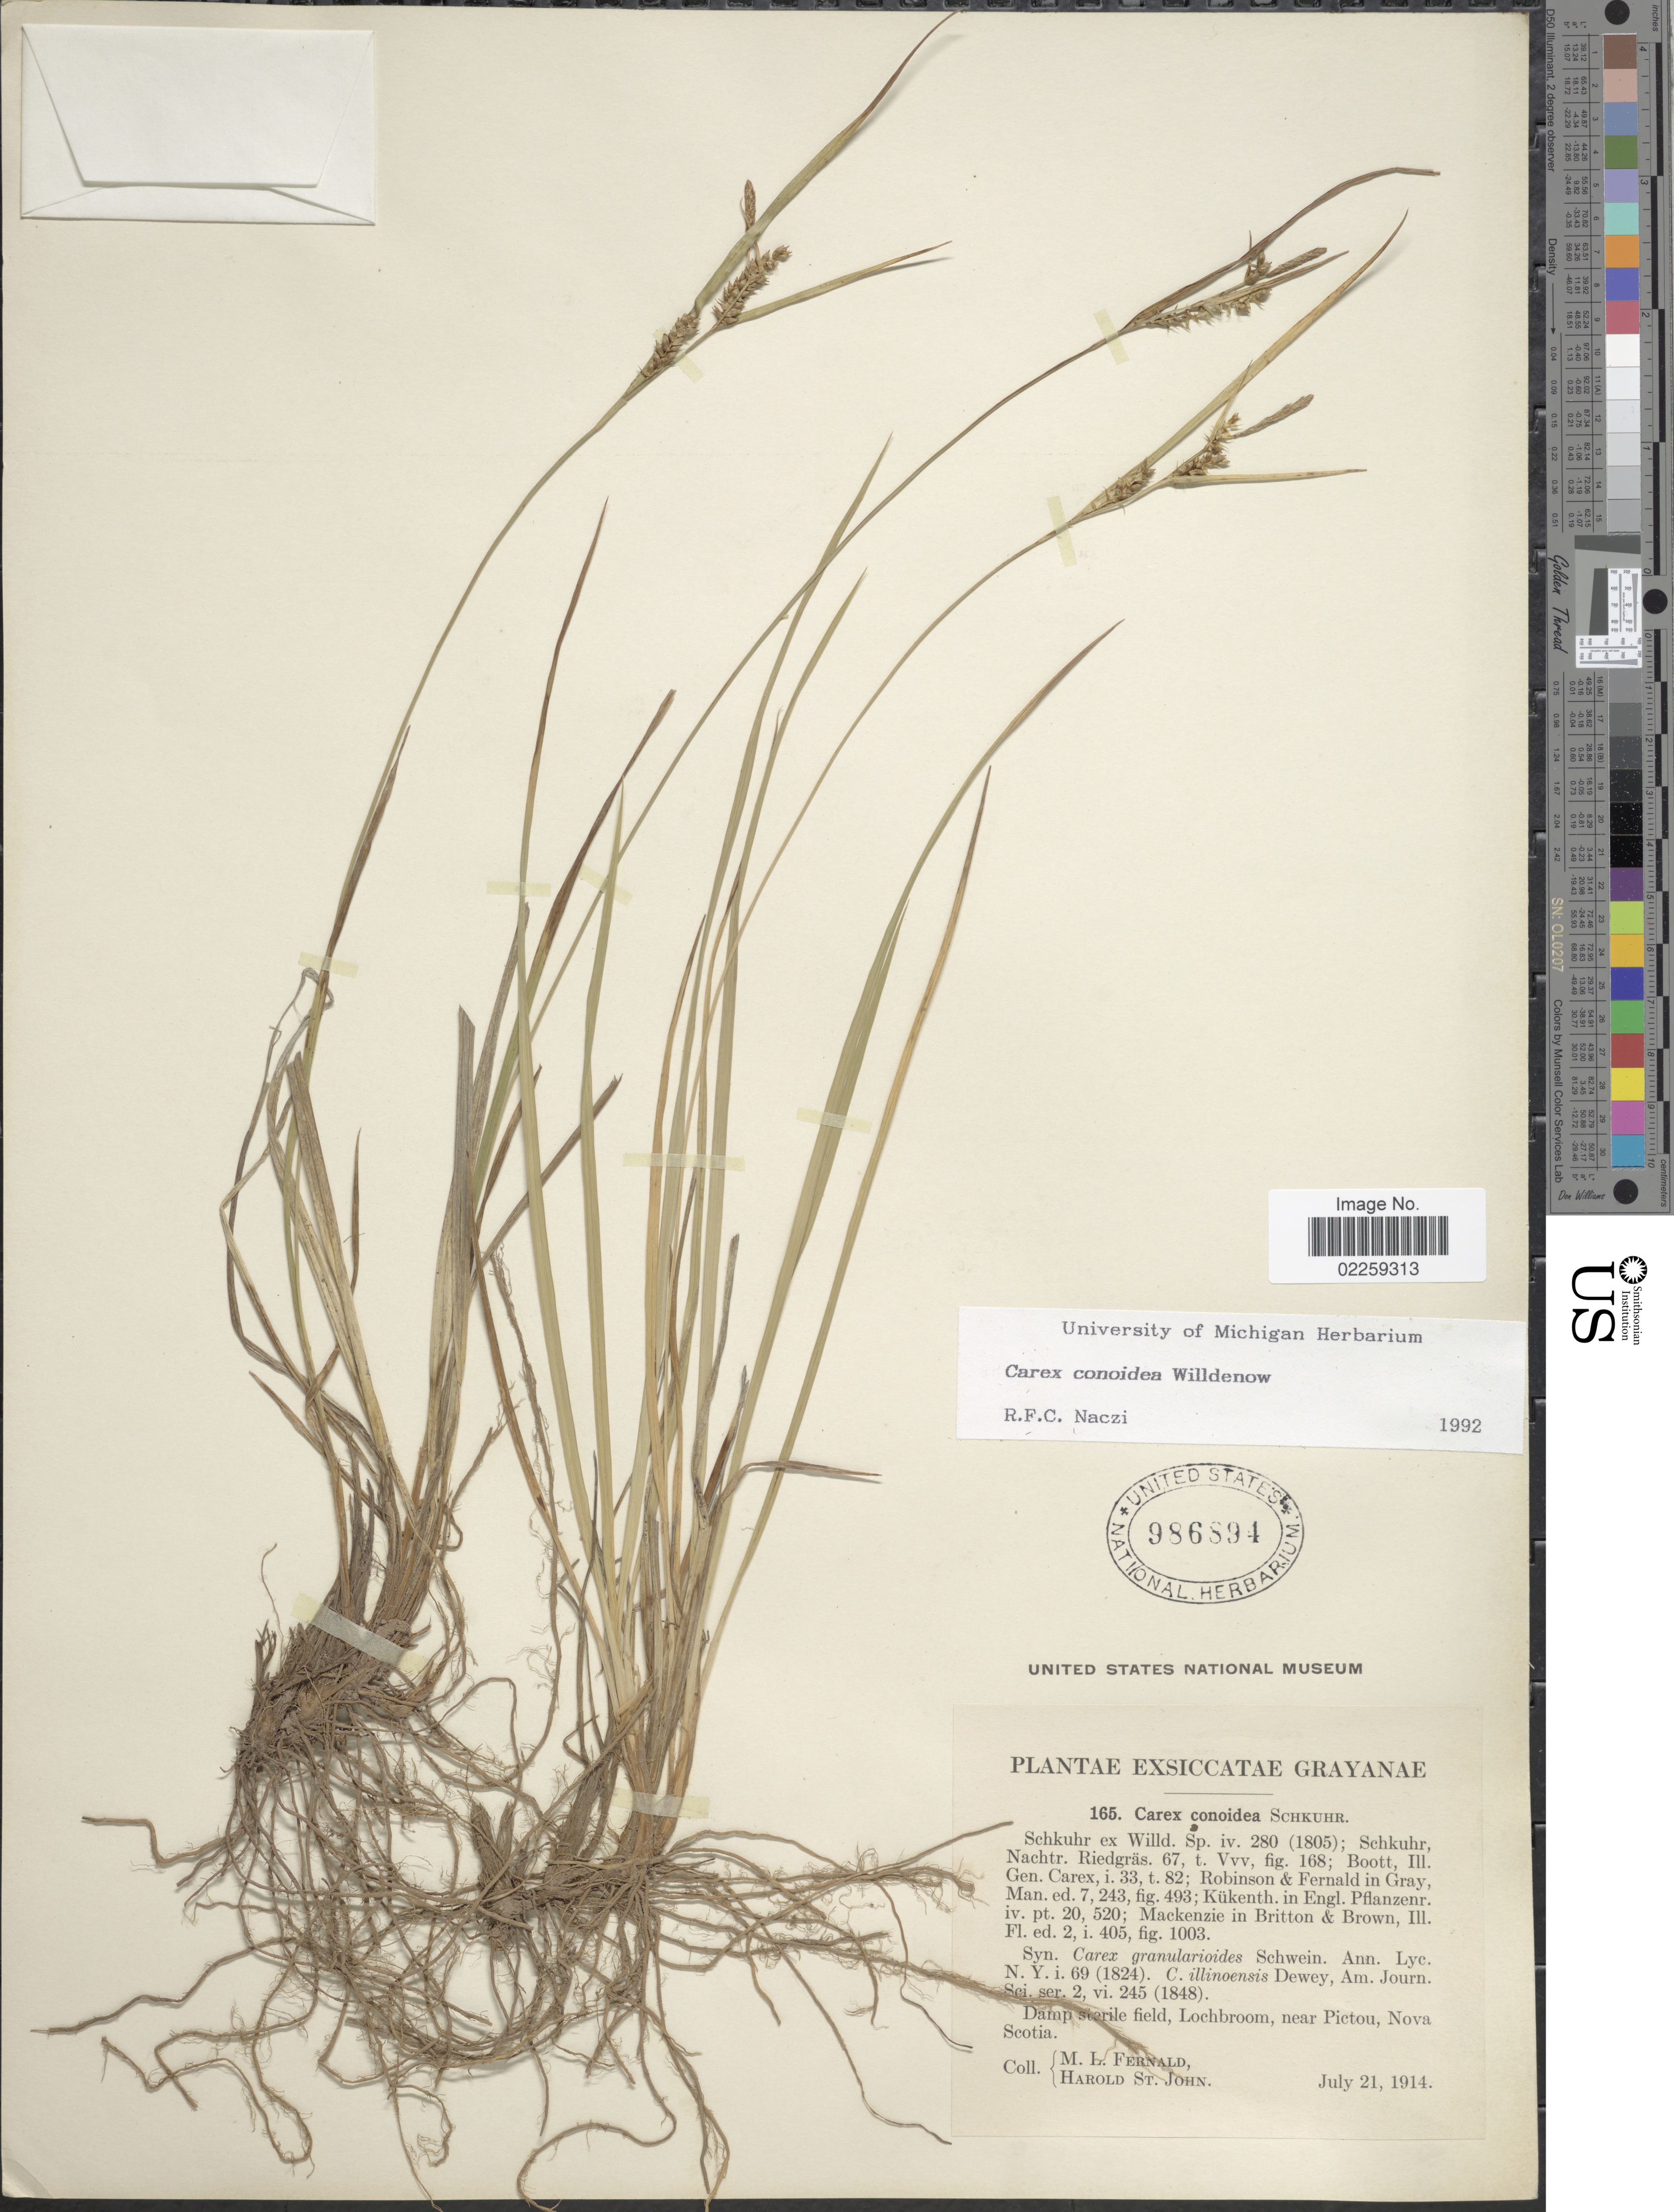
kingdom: Plantae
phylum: Tracheophyta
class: Liliopsida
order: Poales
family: Cyperaceae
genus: Carex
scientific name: Carex conoidea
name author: Willd.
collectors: M. L. Fernald & H. St. John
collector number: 165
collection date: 1914-07-21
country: Canada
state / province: Nova Scotia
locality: Lochbroom, near Pictou, Grayanae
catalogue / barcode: US 986894